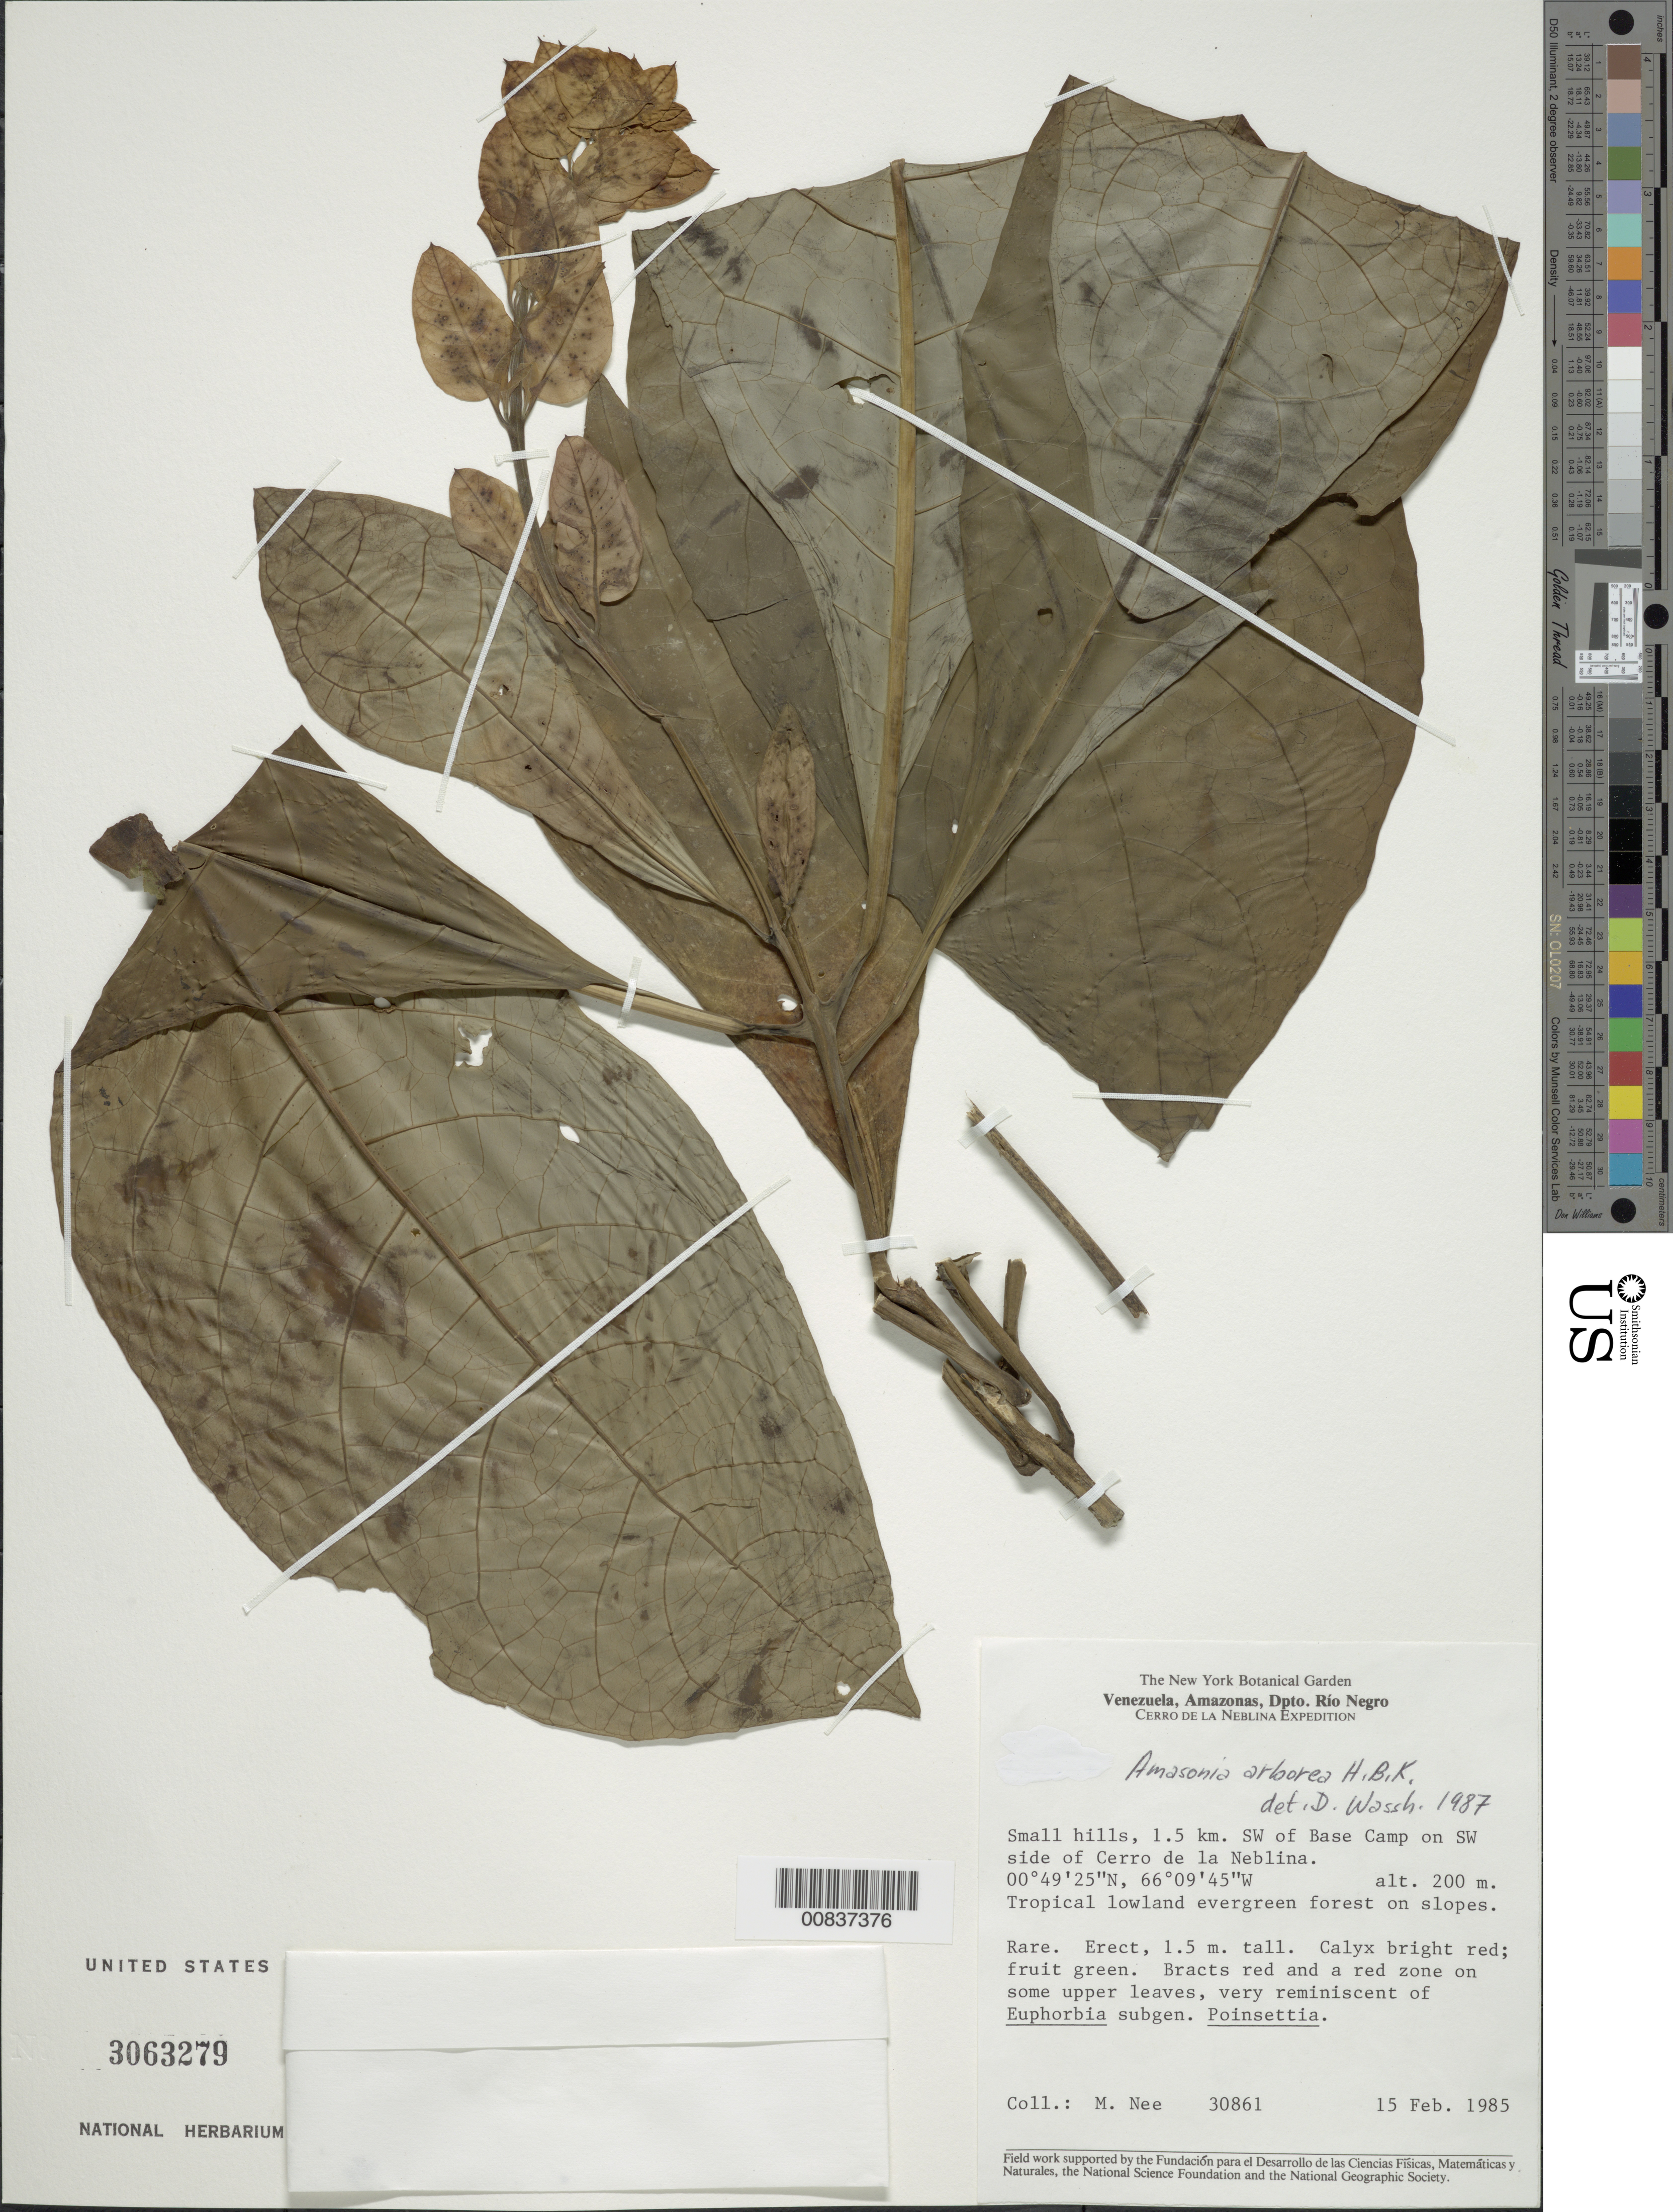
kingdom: Plantae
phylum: Tracheophyta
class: Magnoliopsida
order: Lamiales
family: Lamiaceae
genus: Amasonia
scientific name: Amasonia arborea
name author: (Aubl.) Moldenke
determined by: Wasshausen, Dieter C., (BOT), Smithsonian Institution - National Museum of Natural History (UNITED STATES)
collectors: M. Nee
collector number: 30861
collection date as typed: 15-Feb-85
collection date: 1985-02-15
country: Venezuela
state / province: Amazonas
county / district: Río Negro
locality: Cerro de la Neblina, SW of, 1.5 km SW of Base Camp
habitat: Small hills; tropical lowland evergreen forest on slopes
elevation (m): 200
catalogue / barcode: US 3063279